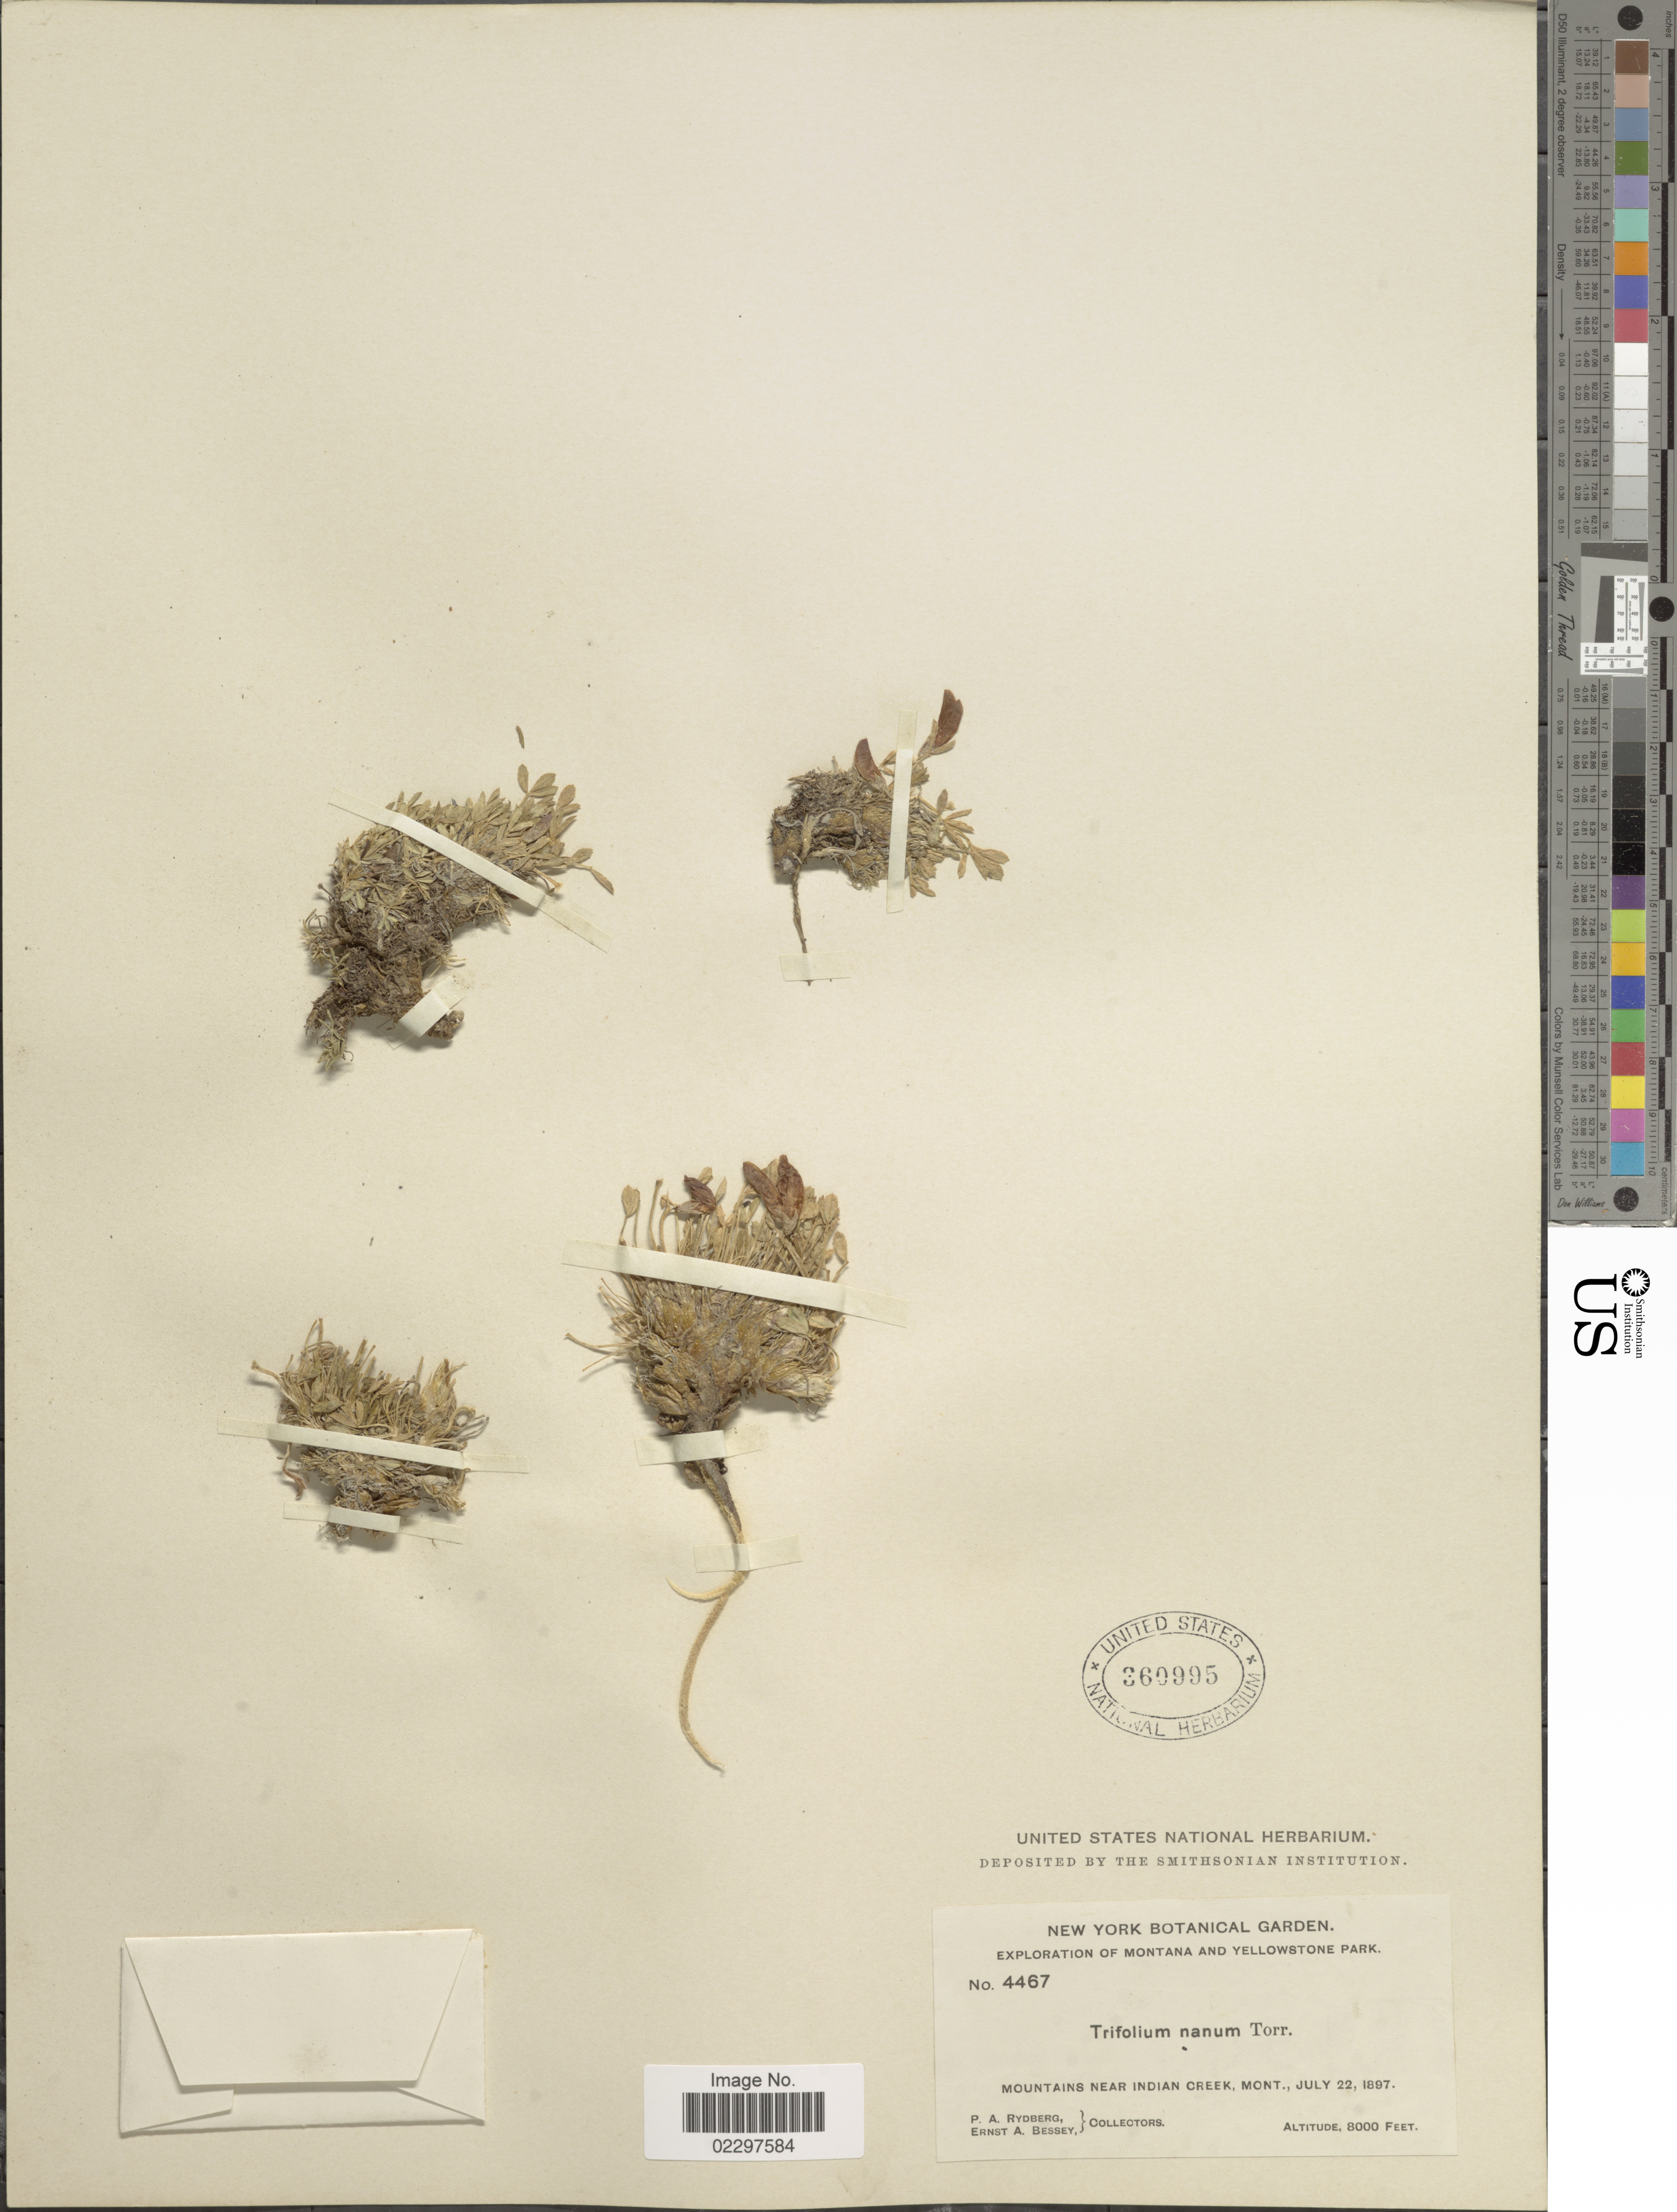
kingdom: Plantae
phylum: Tracheophyta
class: Magnoliopsida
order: Fabales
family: Fabaceae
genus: Trifolium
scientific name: Trifolium nanum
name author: Torr.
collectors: P. A. Rydberg & E. A. Bessey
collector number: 4467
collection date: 1897-07-22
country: United States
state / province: Montana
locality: Montana and Yellowstone Park. Mountains near Indian Creek, Mont.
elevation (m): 2438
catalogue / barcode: US 360995